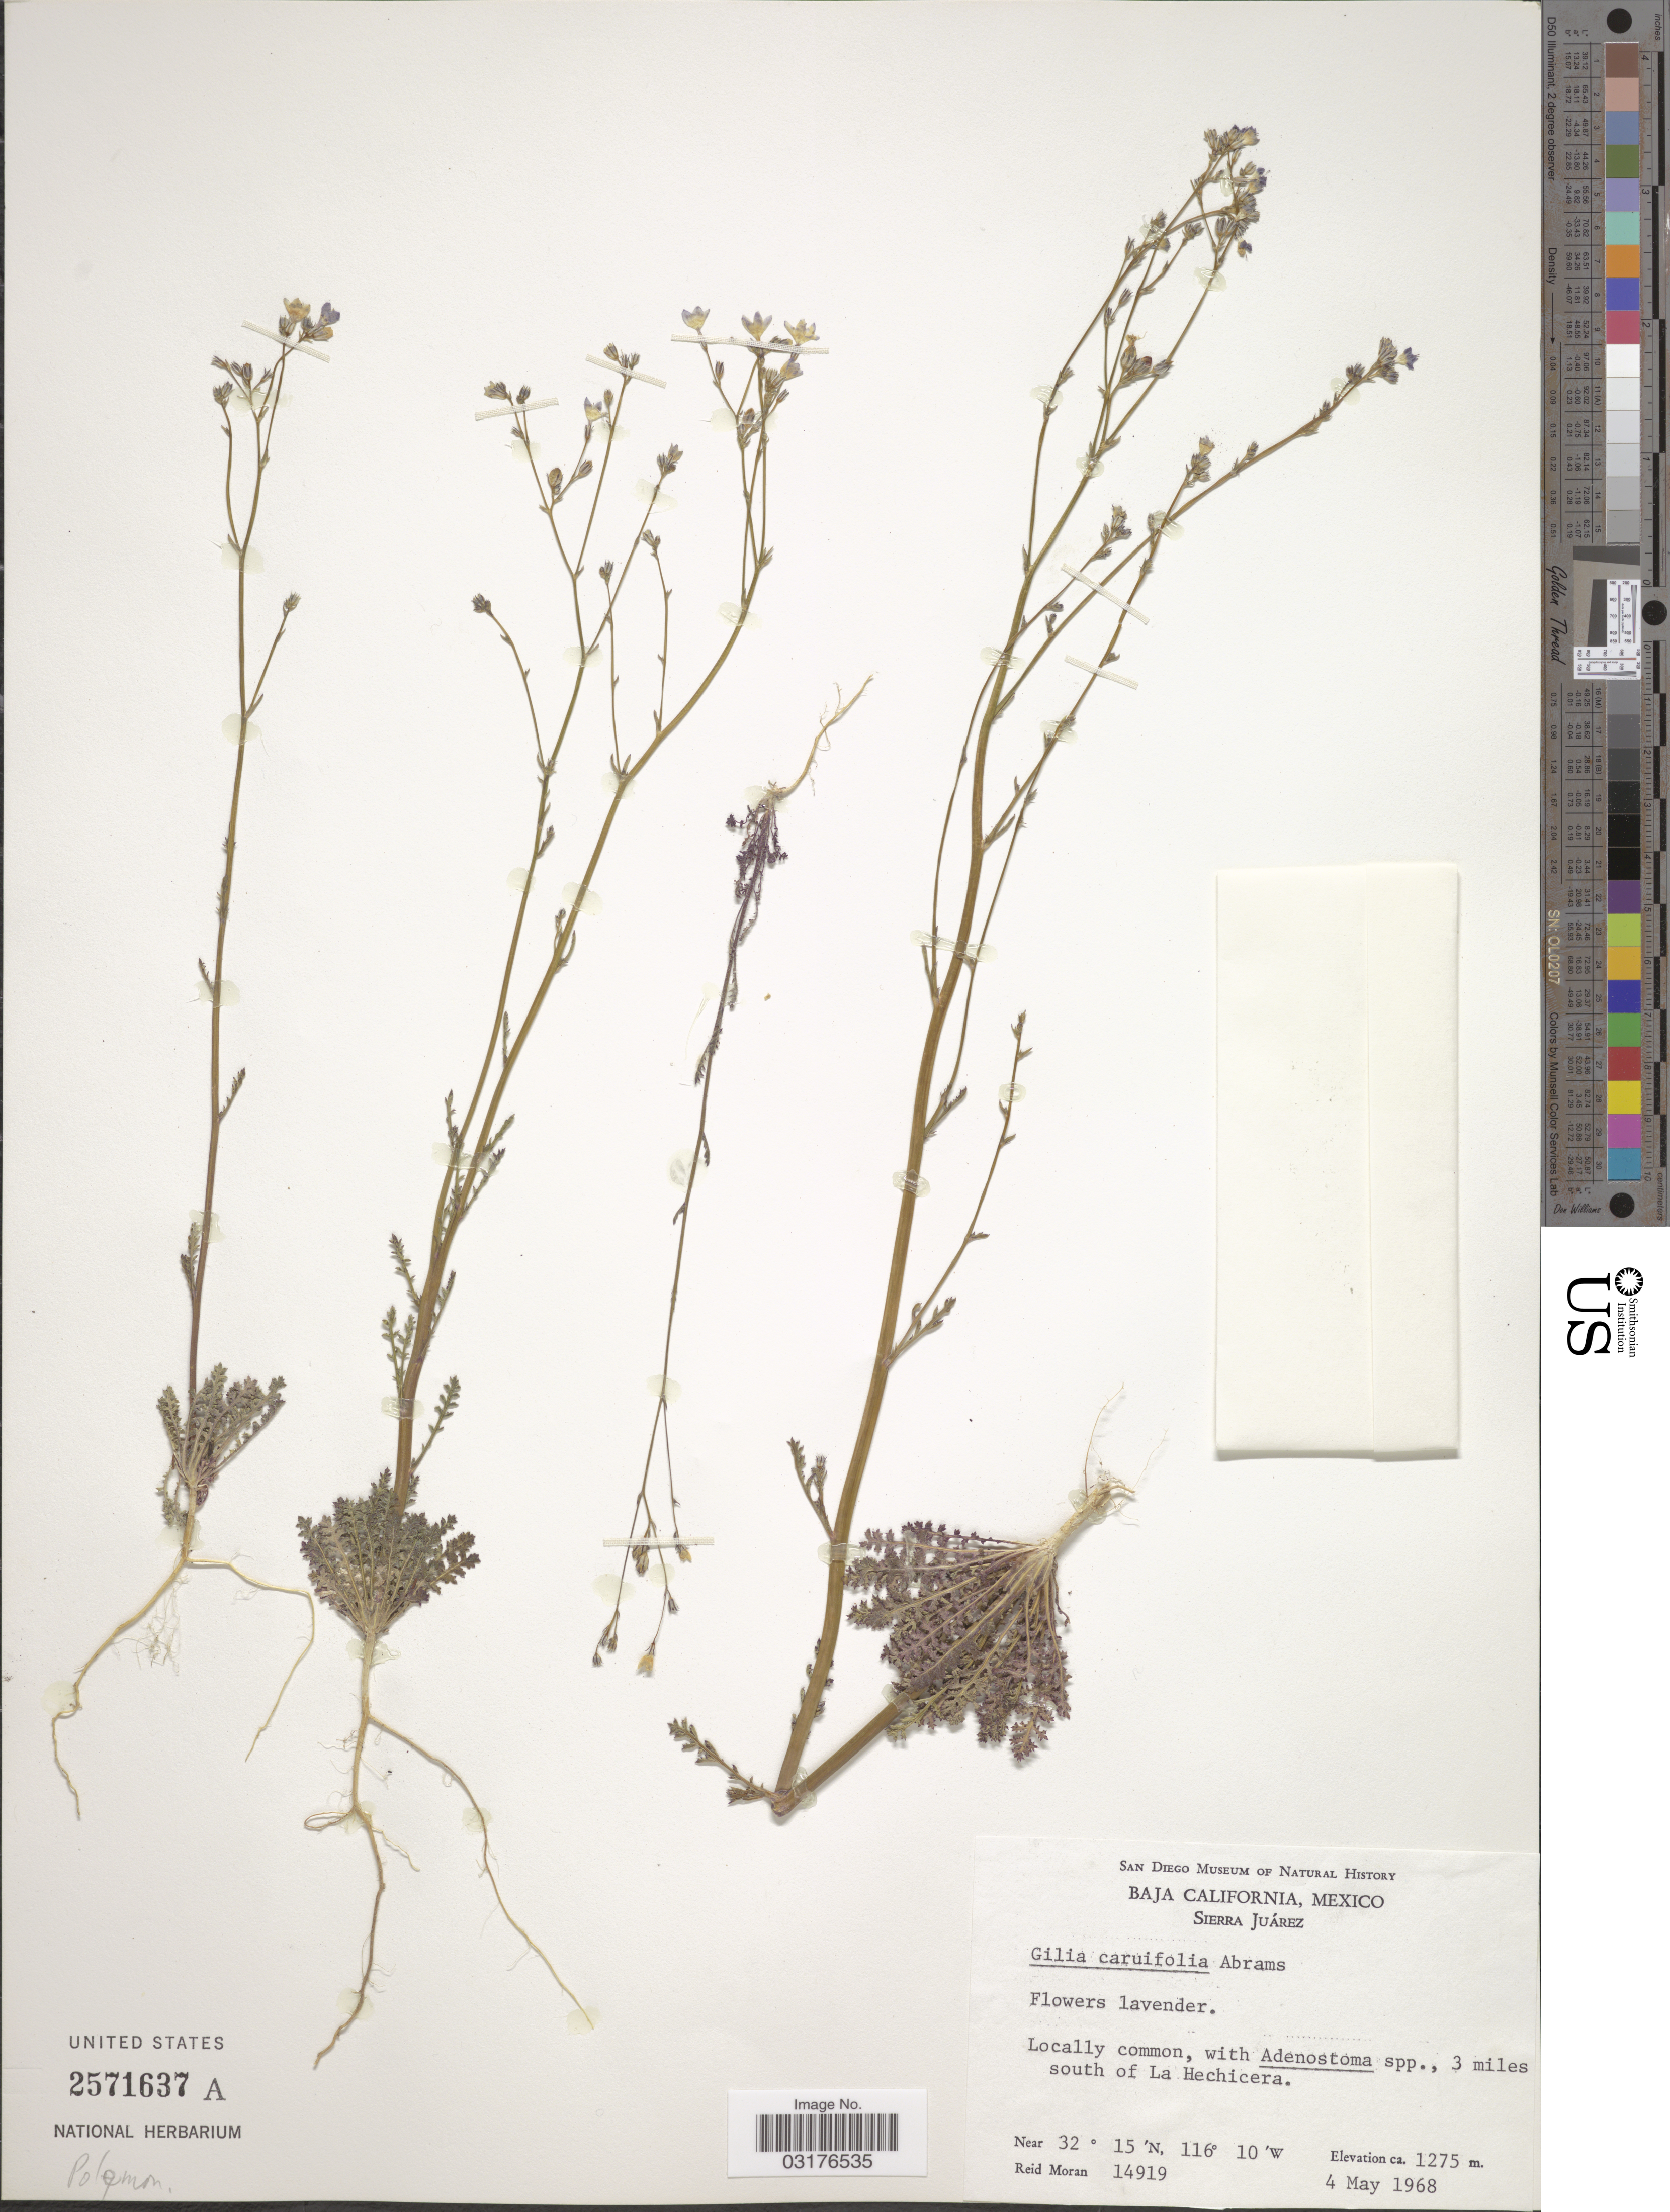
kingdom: Plantae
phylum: Tracheophyta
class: Magnoliopsida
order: Ericales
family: Polemoniaceae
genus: Saltugilia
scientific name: Saltugilia caruifolia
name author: (Abrams) L.A. Johnson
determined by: Strong, Mark T., (BOT), Smithsonian Institution - National Museum of Natural History (UNITED STATES)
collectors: R. Moran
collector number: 14919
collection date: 1968-05-04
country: Mexico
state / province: Baja California Norte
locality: Sierra Juárez. 3 miles south of La Hechicera.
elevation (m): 1275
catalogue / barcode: US 2571637A